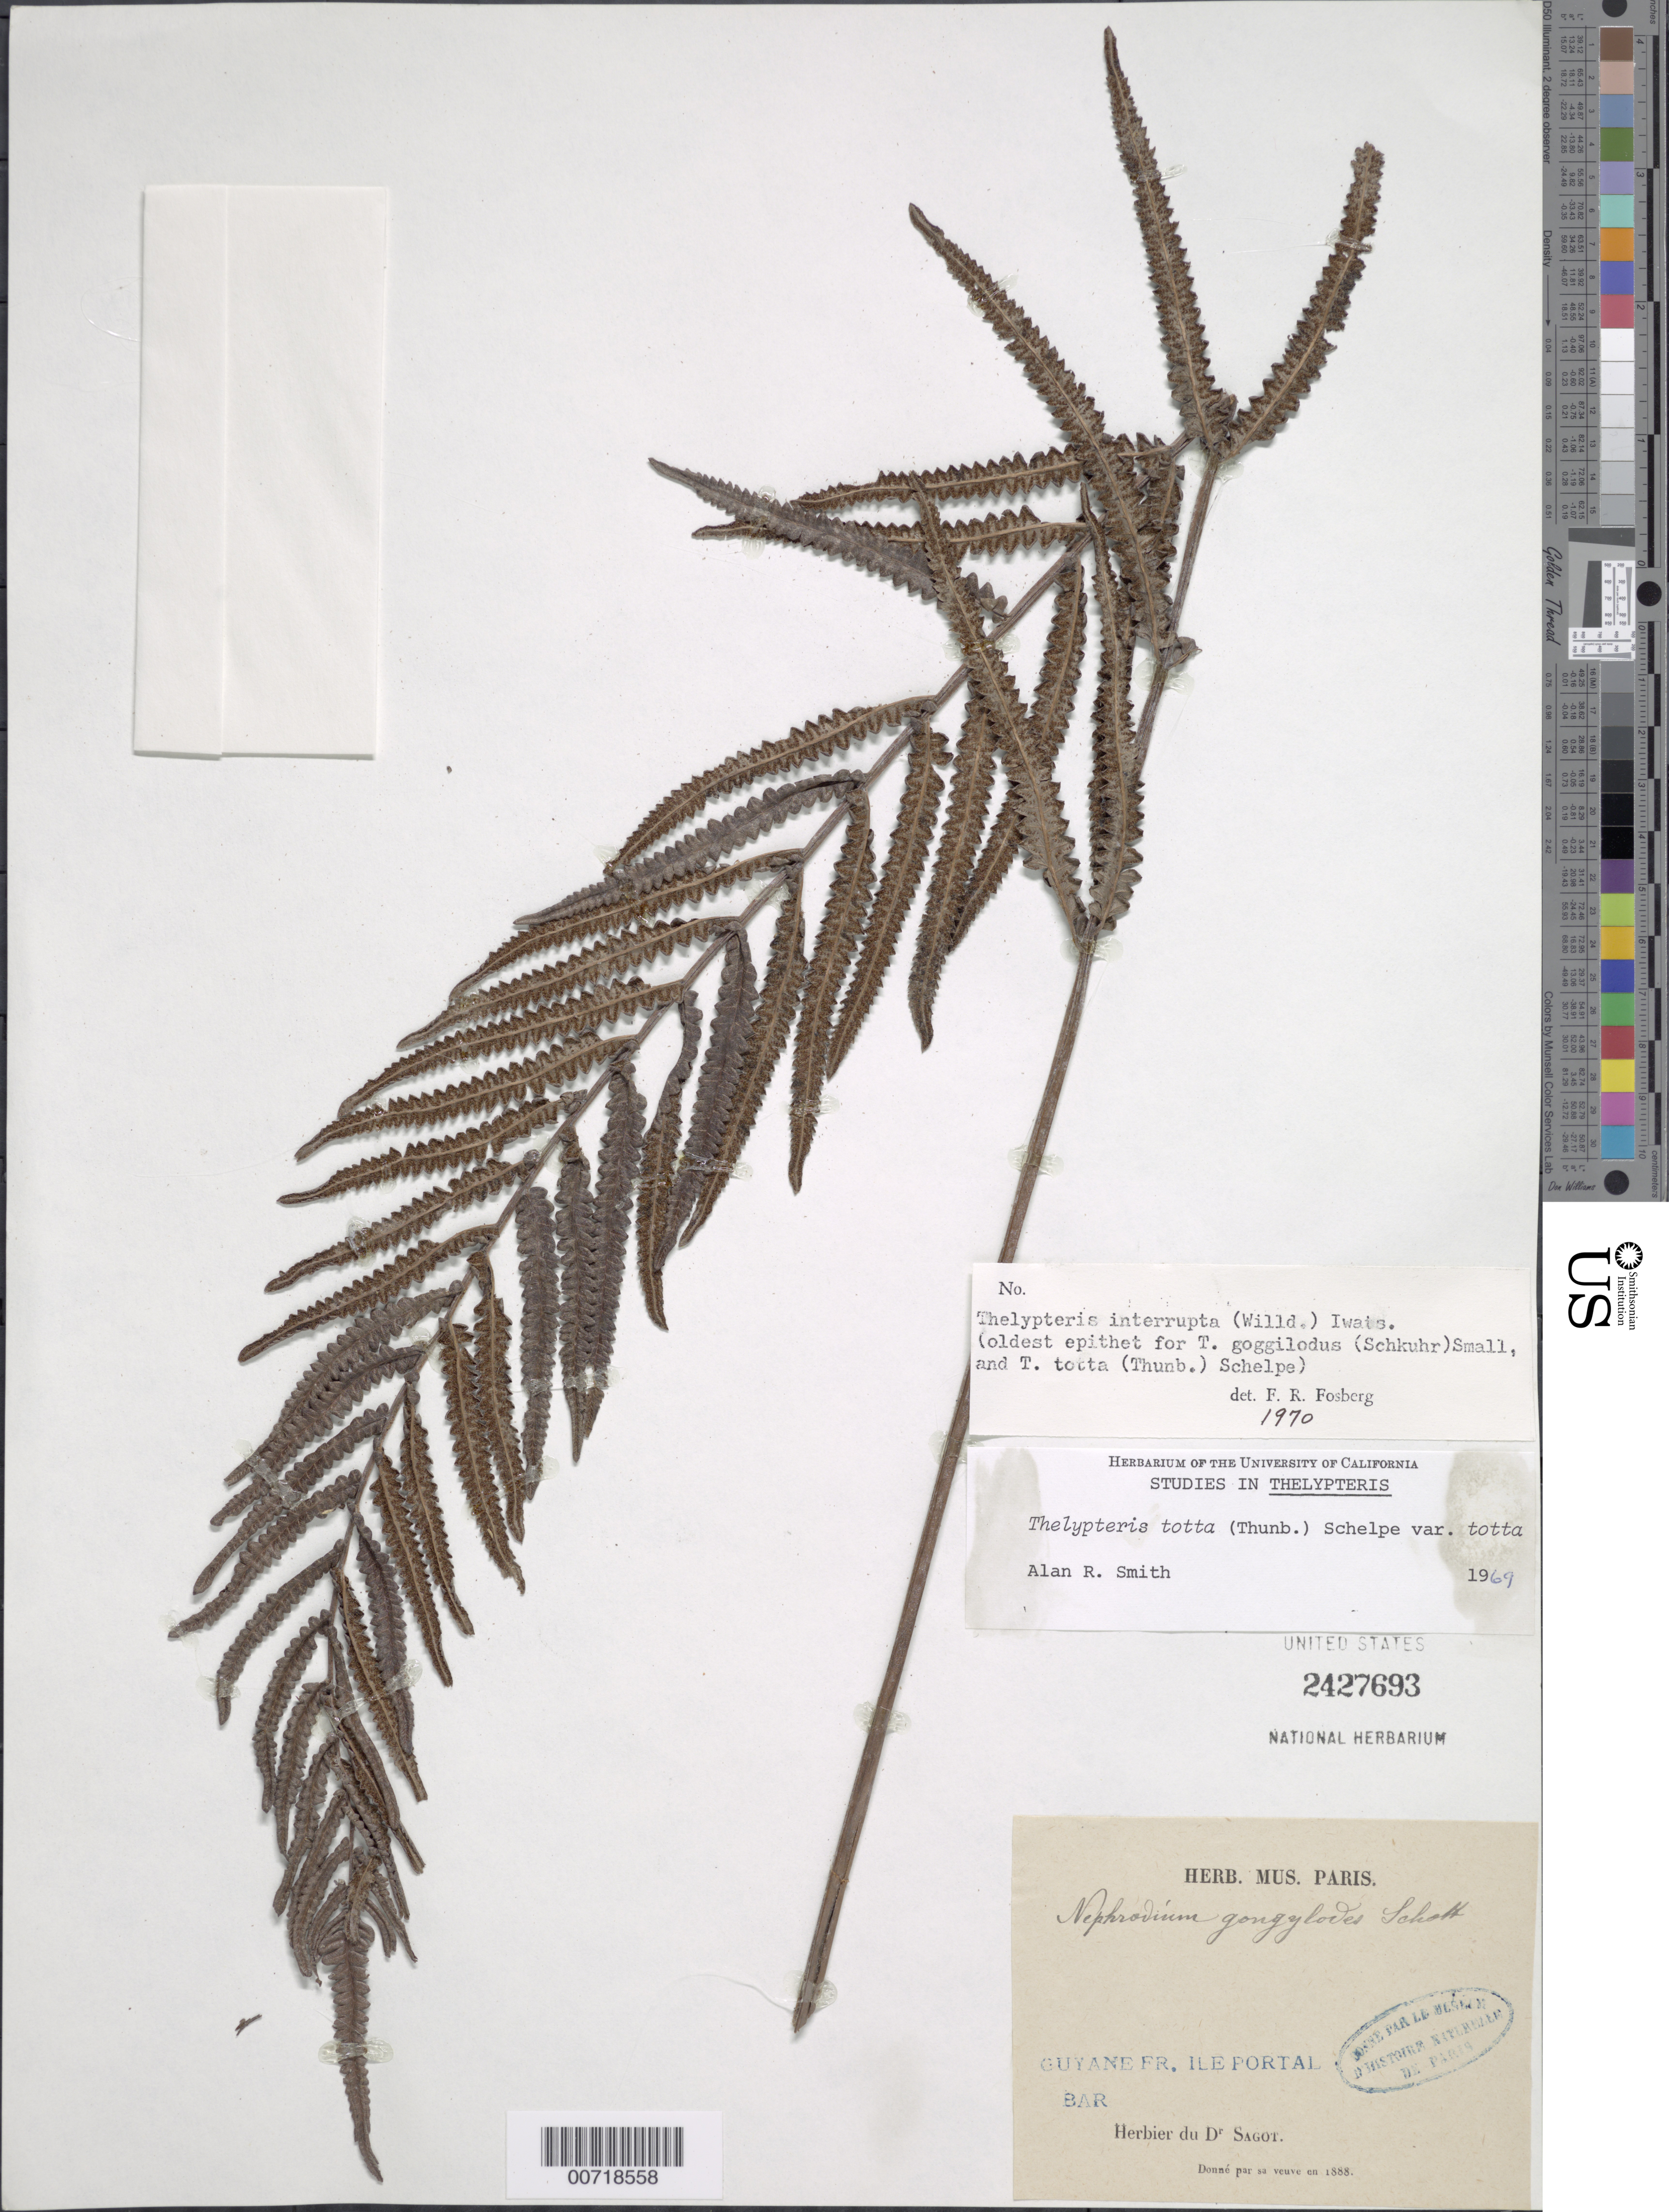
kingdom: Plantae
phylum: Tracheophyta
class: Polypodiopsida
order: Polypodiales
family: Thelypteridaceae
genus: Cyclosorus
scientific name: Cyclosorus interruptus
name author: (Willd.) H. Itô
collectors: P. A. Sagot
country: French Guiana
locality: Ile Portal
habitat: Ile Portal, Bar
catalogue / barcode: US 2427693